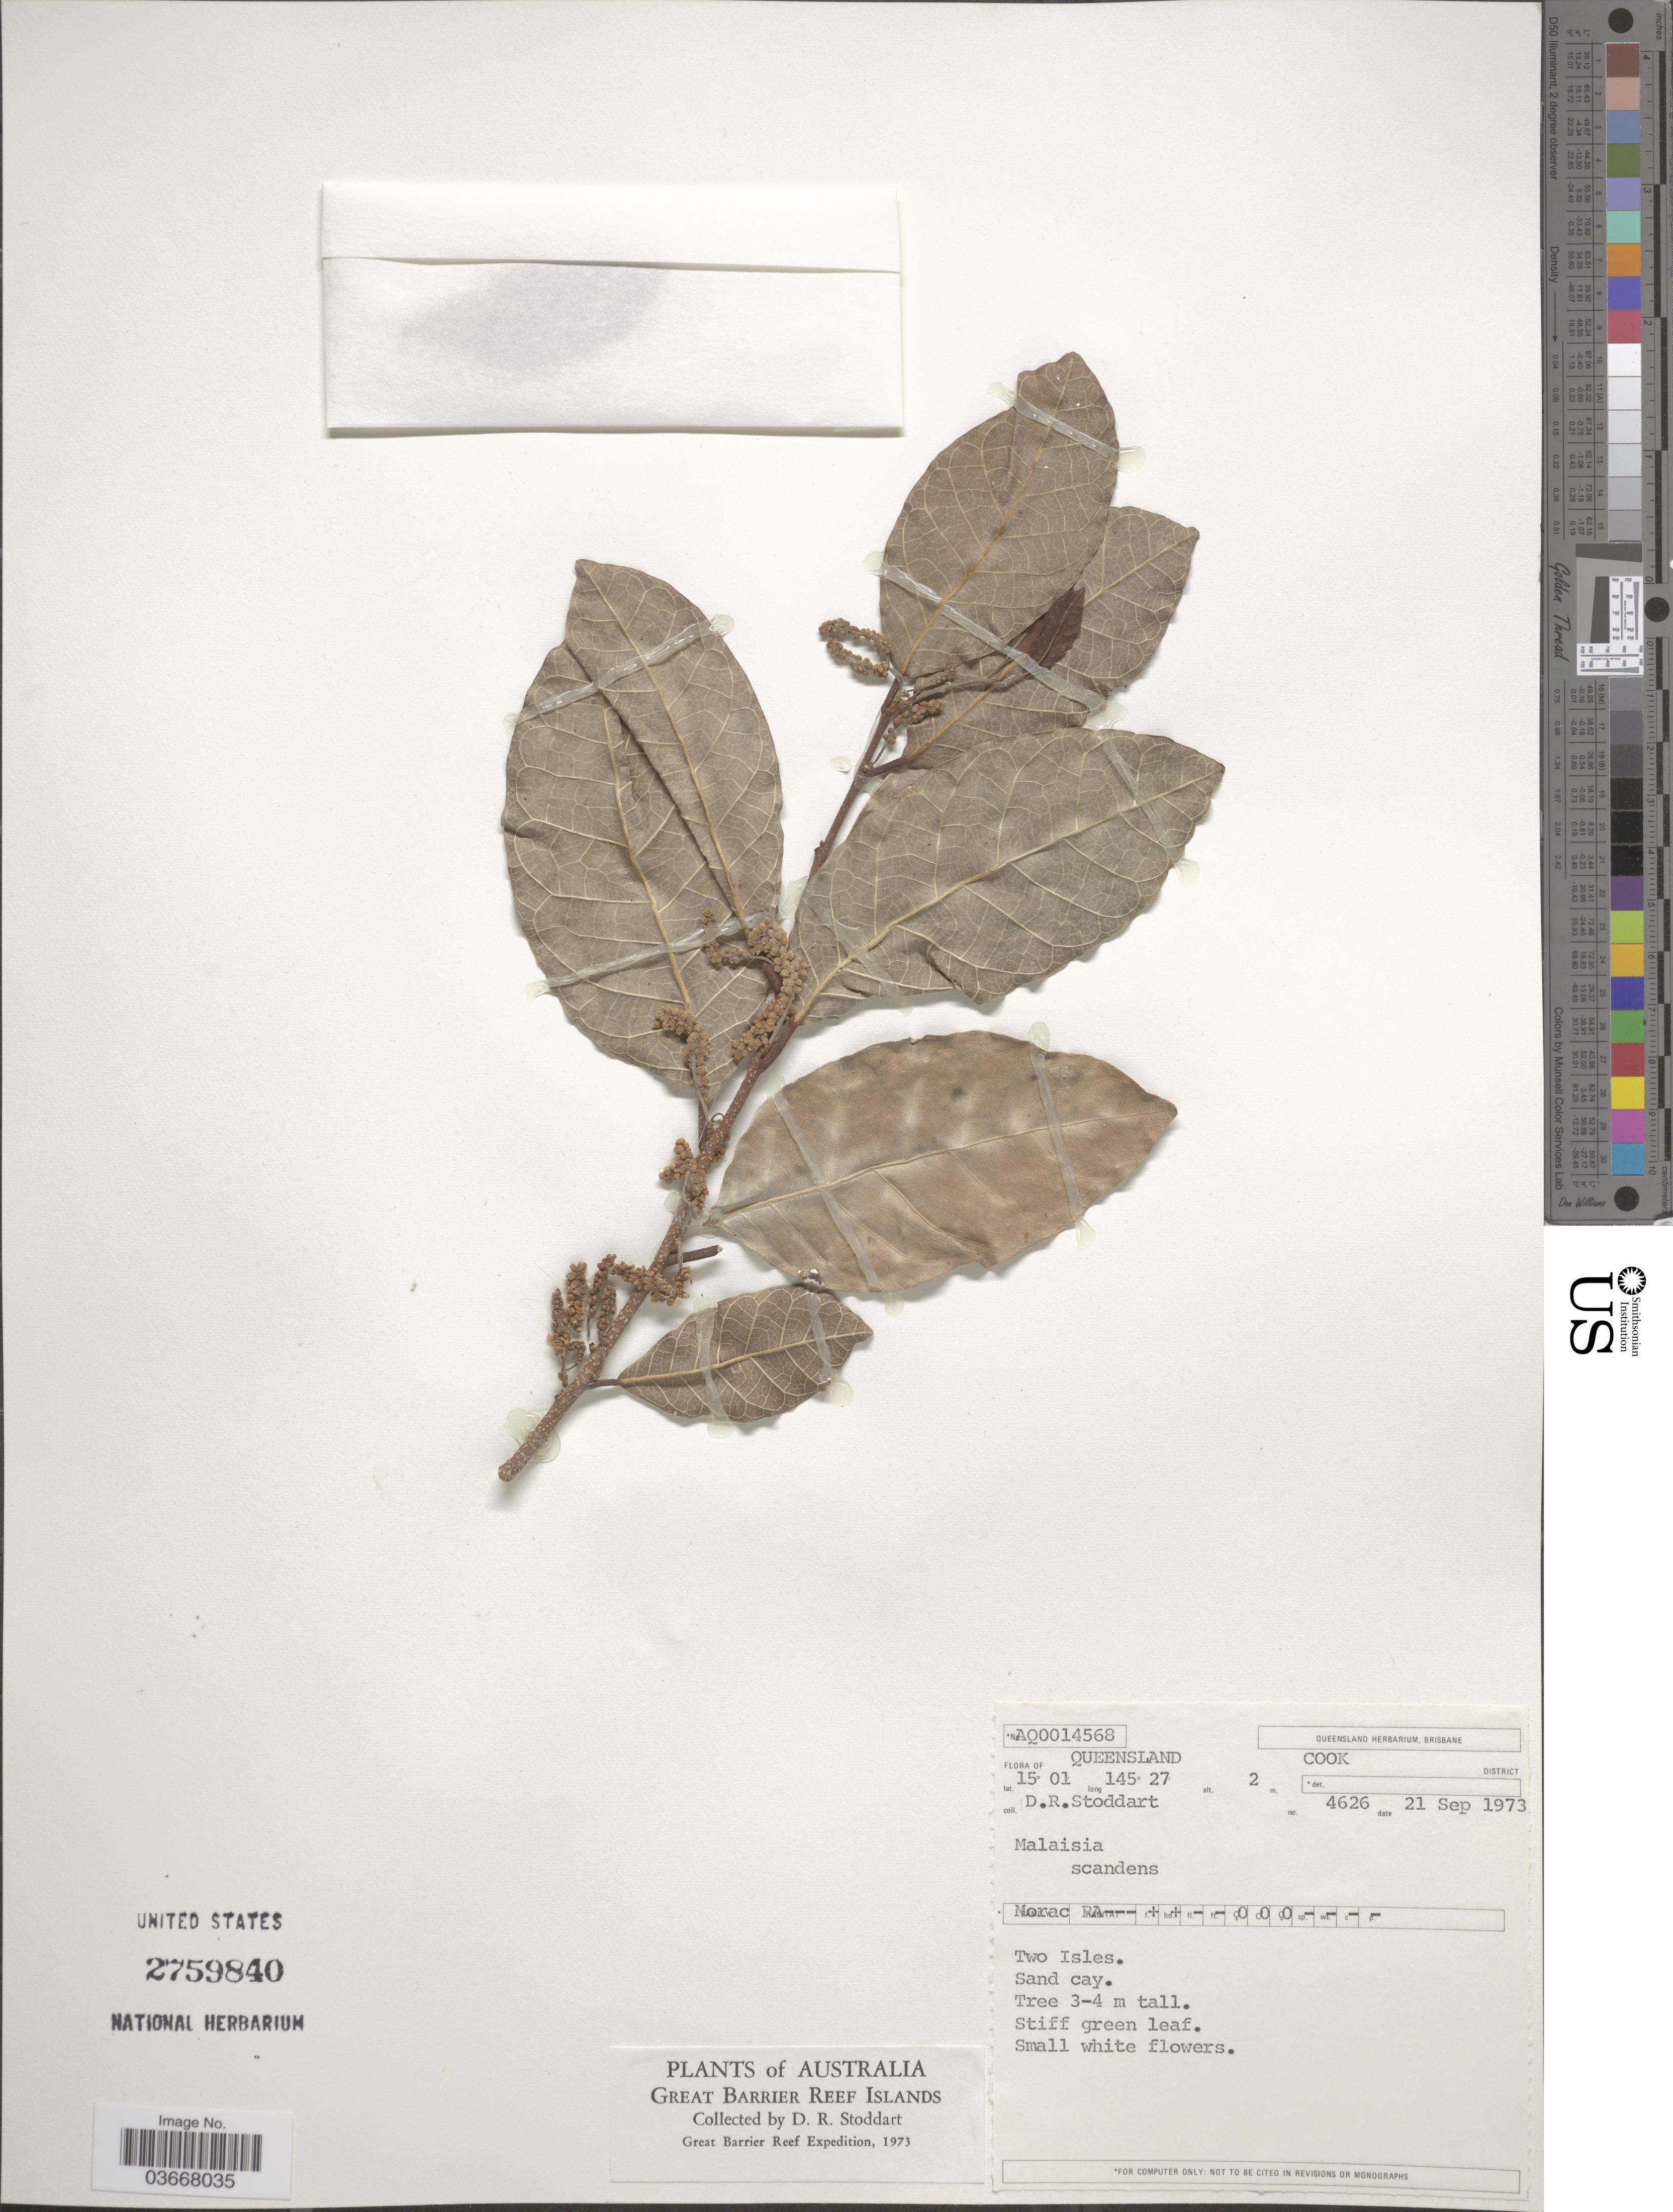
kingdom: Plantae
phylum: Tracheophyta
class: Magnoliopsida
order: Rosales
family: Moraceae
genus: Malaisia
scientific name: Malaisia scandens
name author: (Lour.) Planch.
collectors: D. R. Stoddart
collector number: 4626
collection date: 1973-09-21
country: Australia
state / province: Queensland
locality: Great Barrier Reef Islands. Cook District. Two Isles.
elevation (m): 2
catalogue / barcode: US 2759840